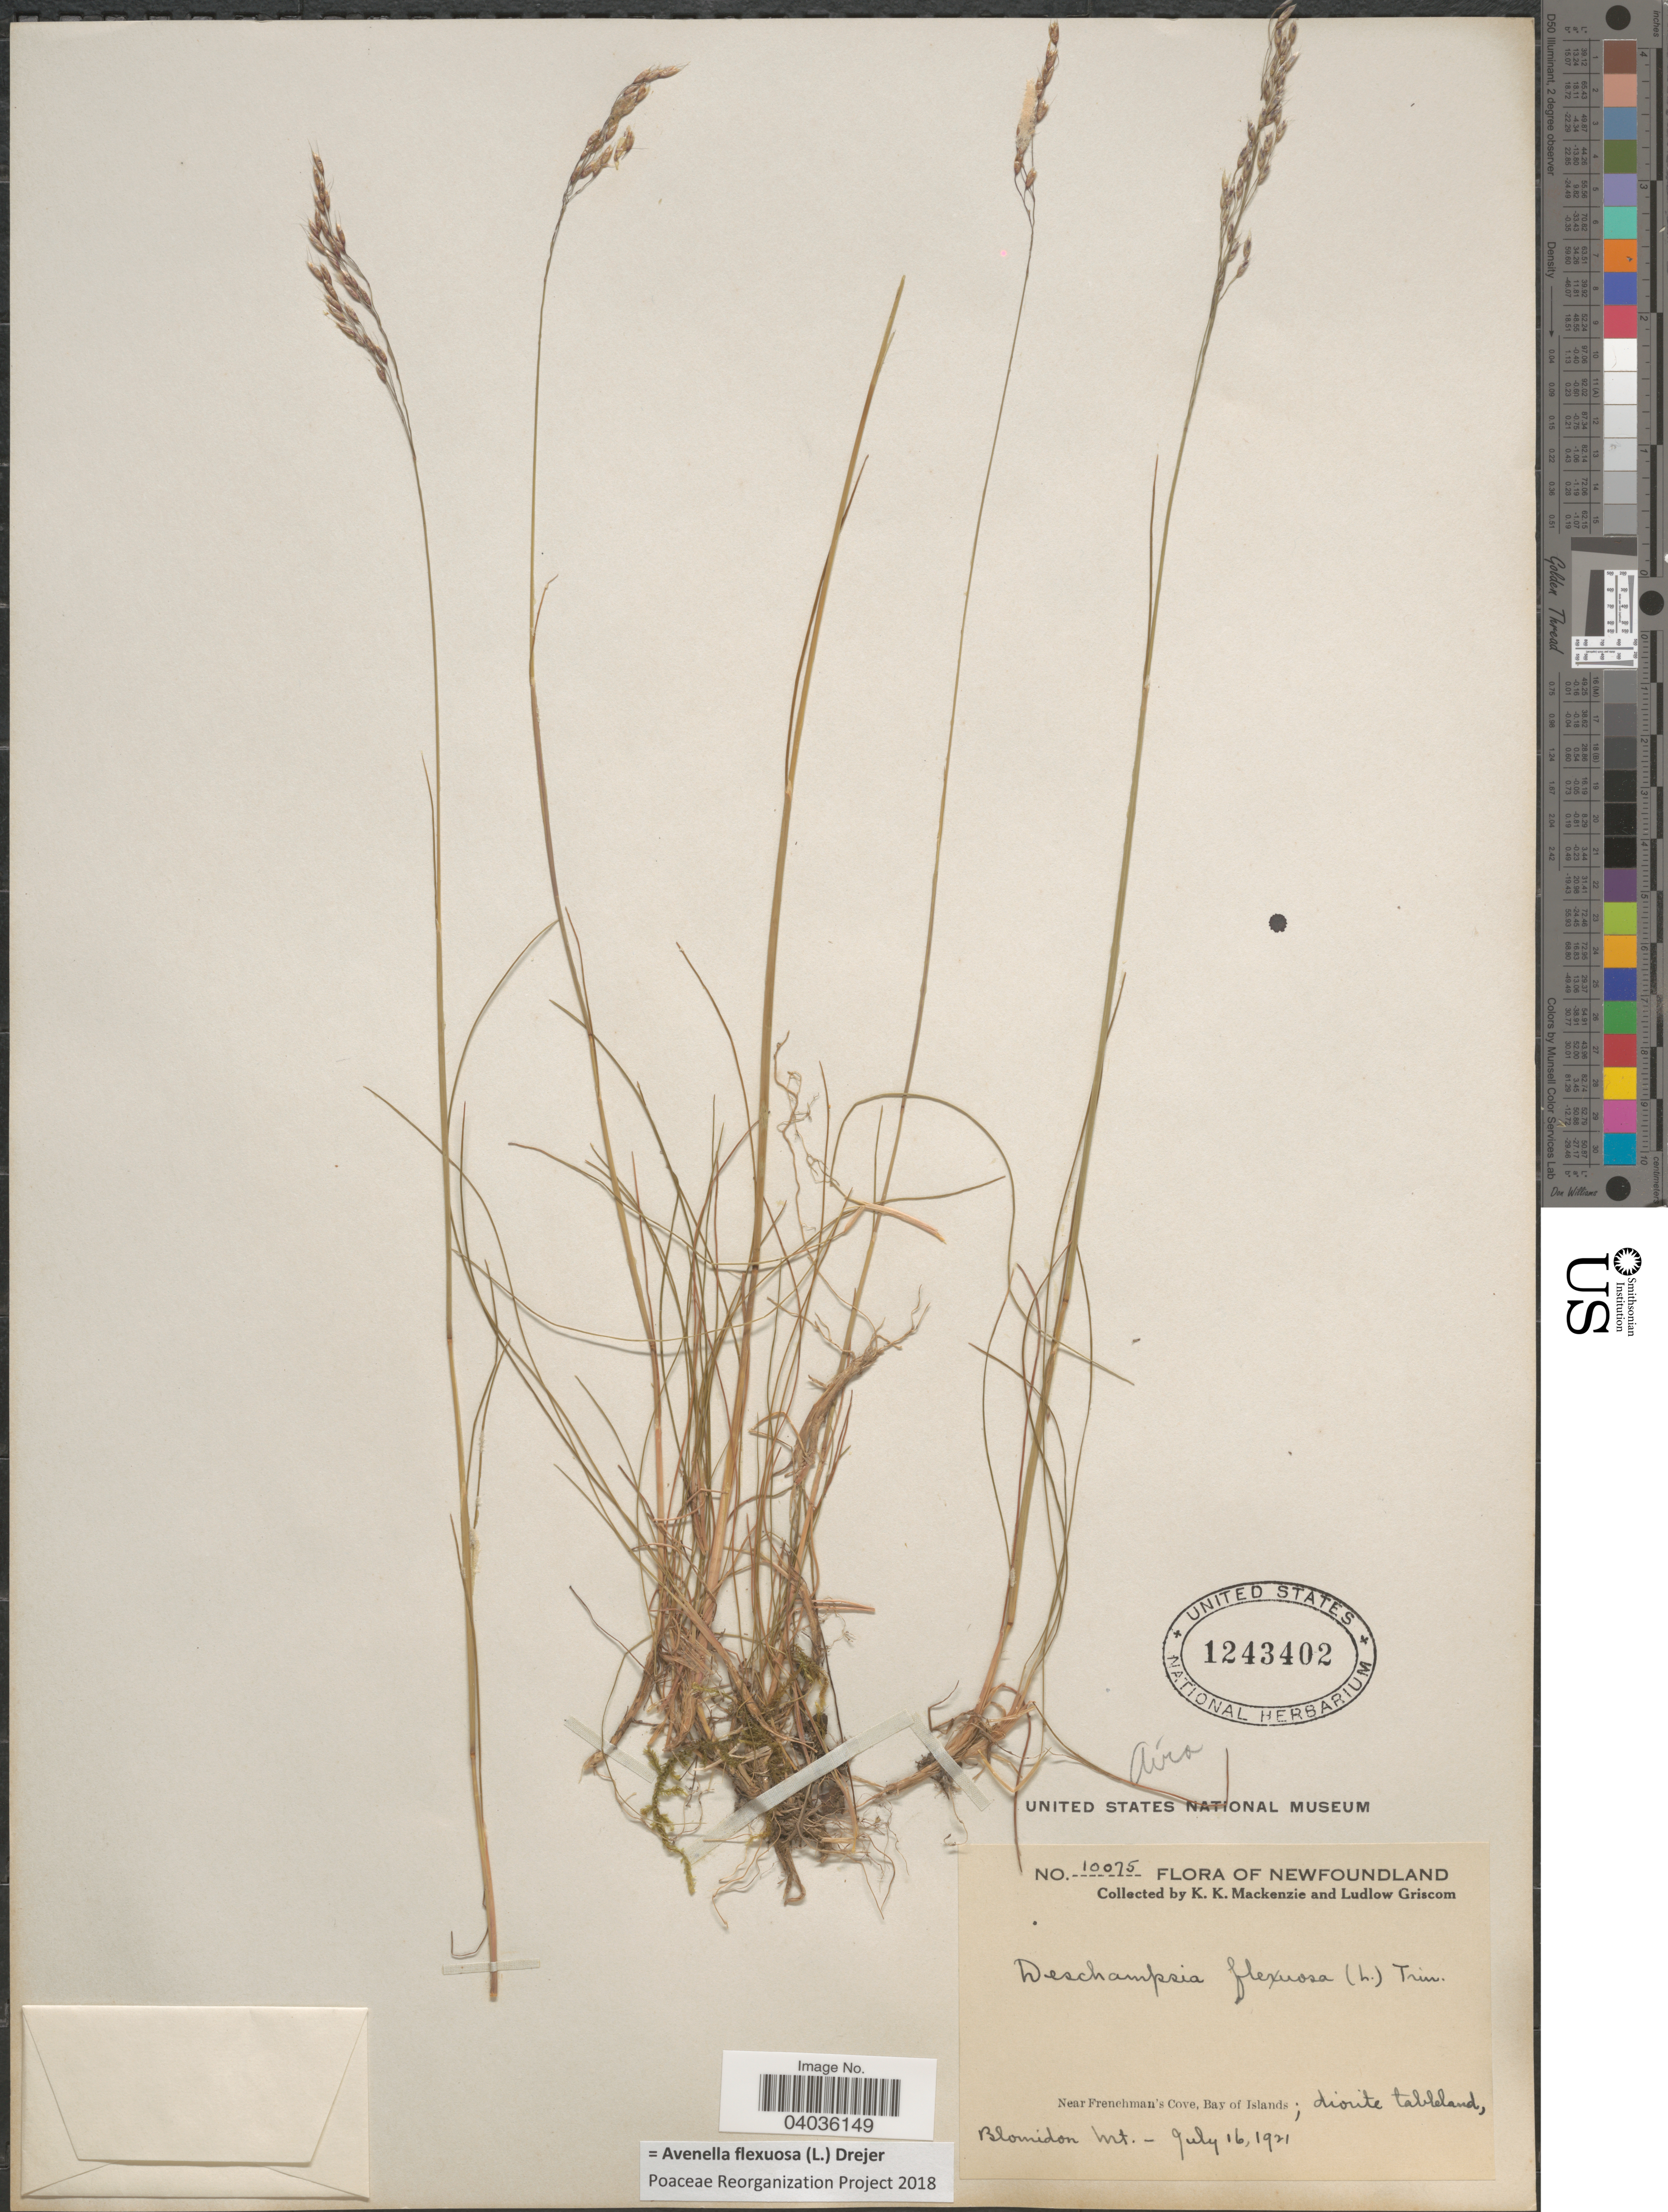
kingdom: Plantae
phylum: Tracheophyta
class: Liliopsida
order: Poales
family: Poaceae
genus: Avenella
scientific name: Avenella flexuosa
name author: (L.) Drejer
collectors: K. K. Mackenzie & L. Griscom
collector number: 10075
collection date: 1921-07-16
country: Canada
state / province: Newfoundland and Labrador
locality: Near Frenchman's Cove, Bay of Islands; diorite tableland, Blomidon Mt.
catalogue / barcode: US 1243402